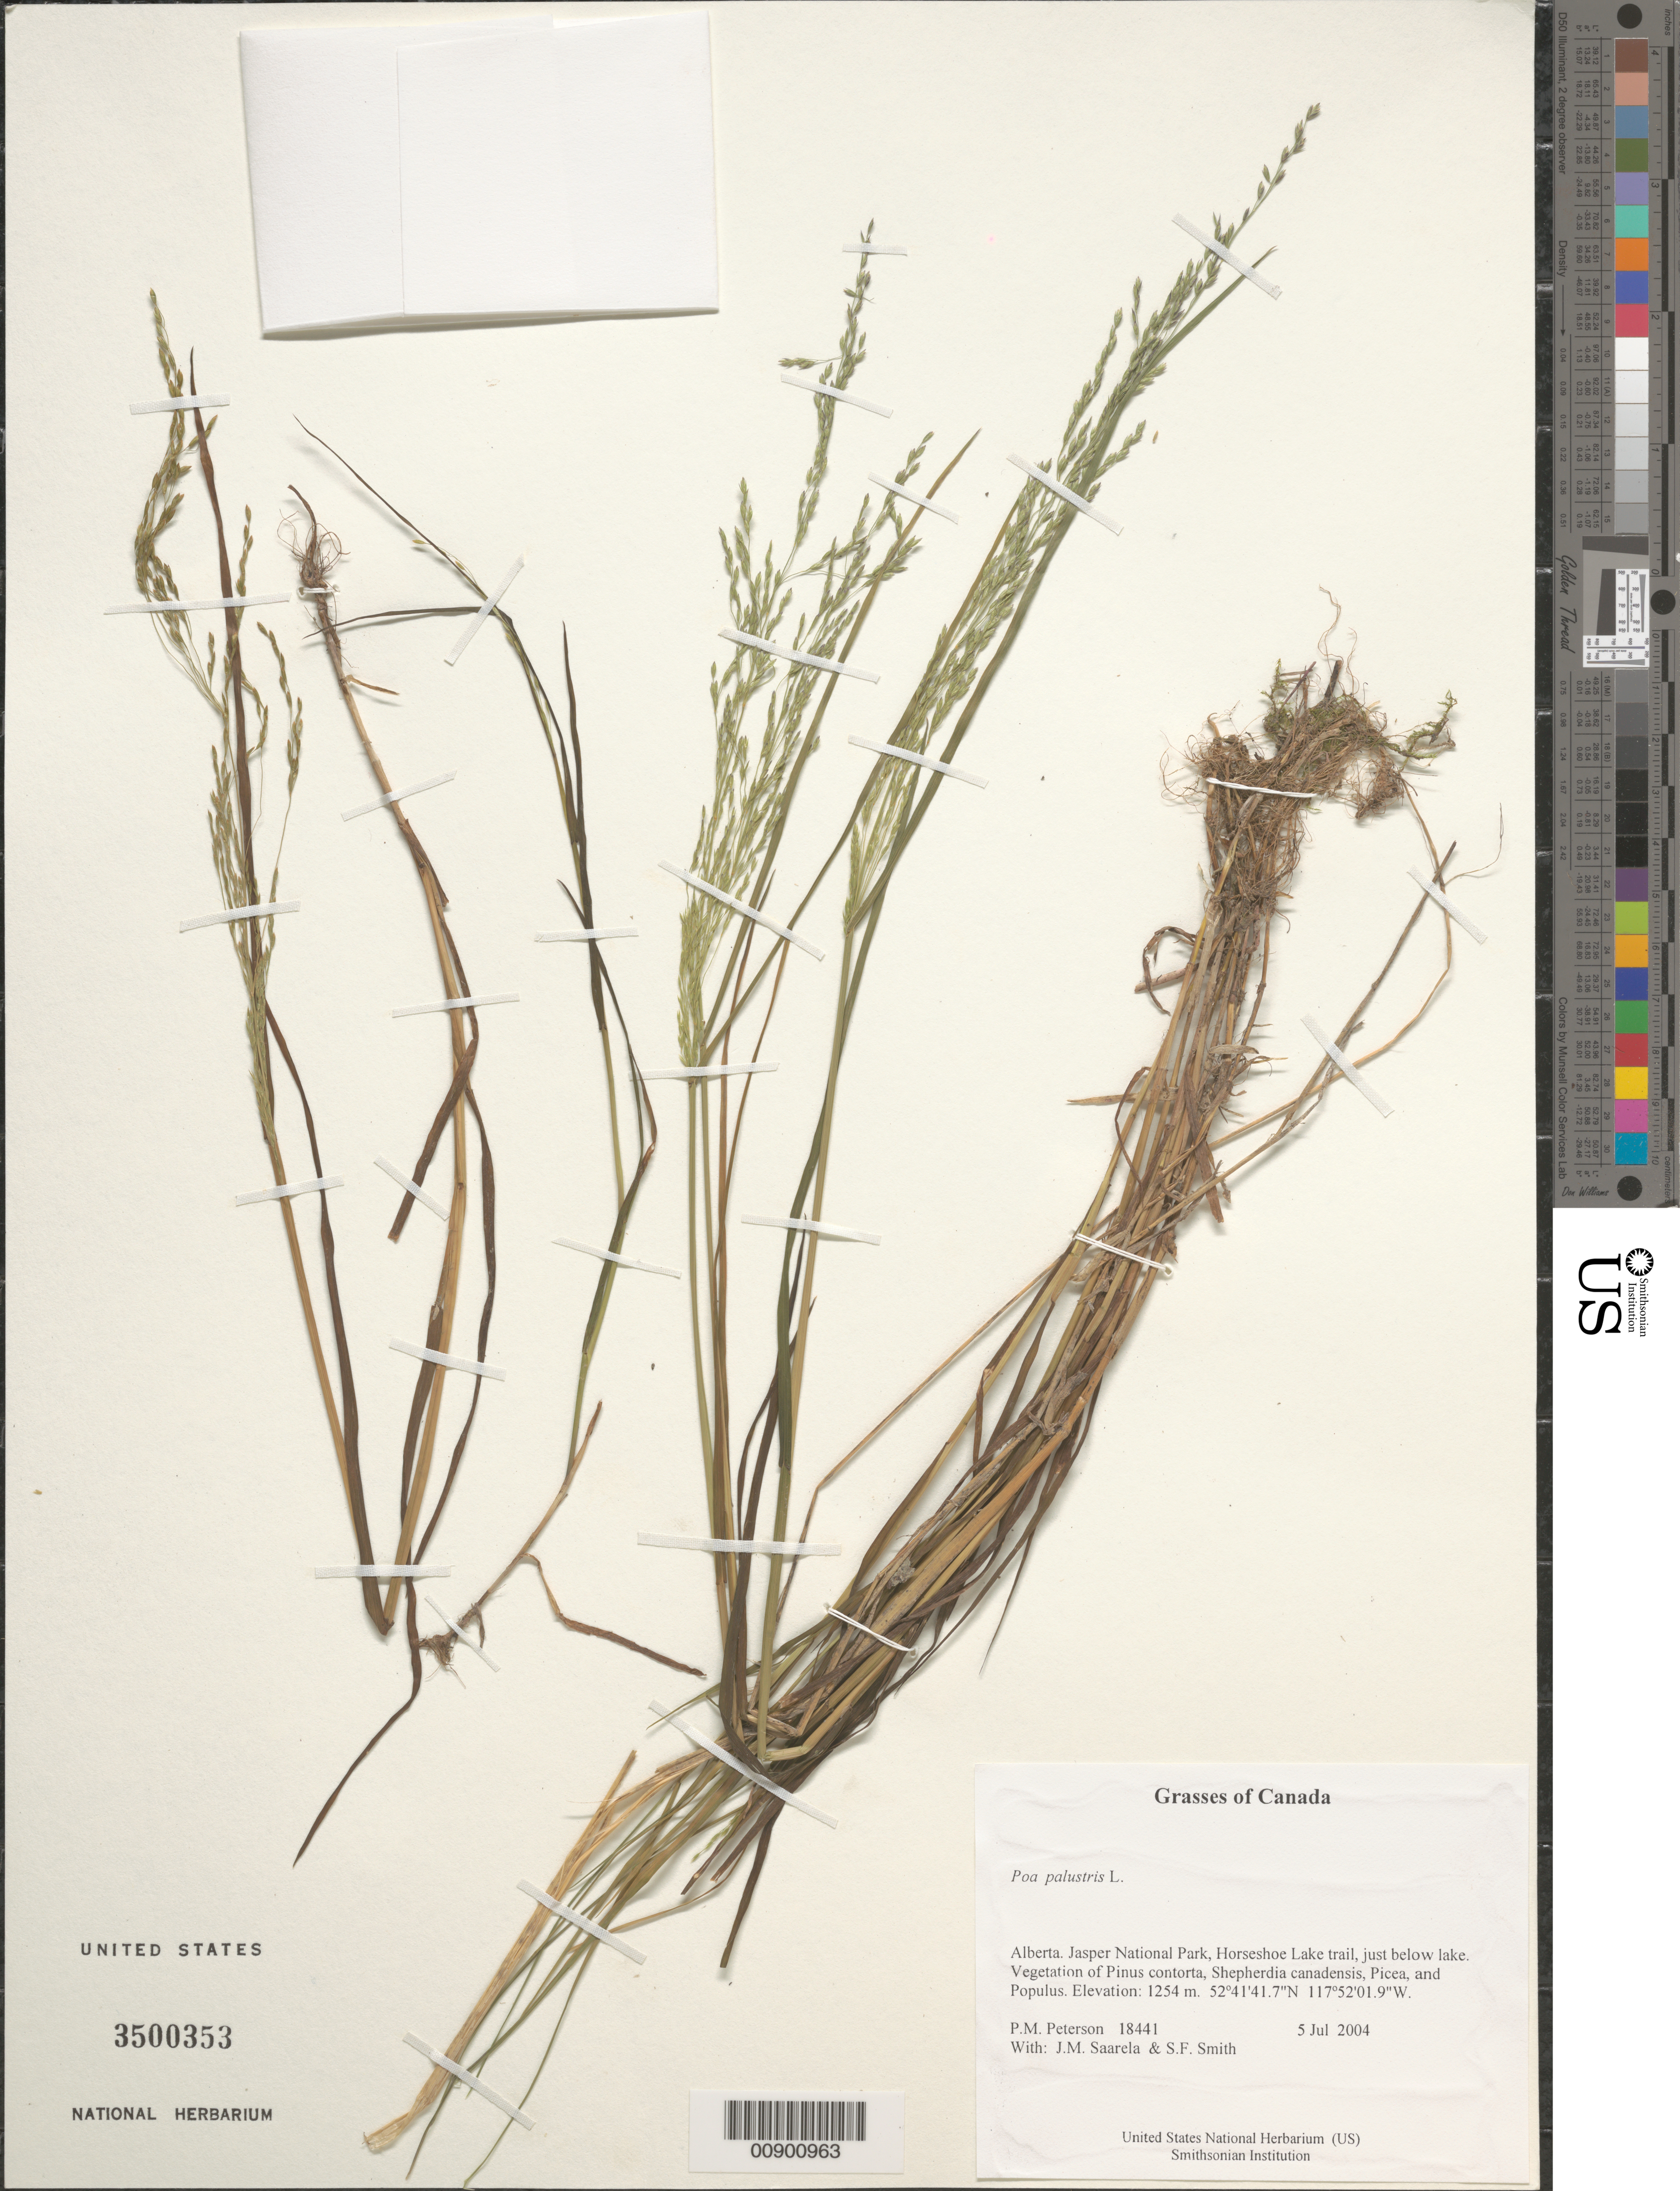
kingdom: Plantae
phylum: Tracheophyta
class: Liliopsida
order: Poales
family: Poaceae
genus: Poa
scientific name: Poa palustris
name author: L.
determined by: Soreng, Robert J., Research Associate (BOT), Smithsonian Institution - National Museum of Natural History (UNITED STATES)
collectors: P. M. Peterson, J. Saarela & S.F. Smith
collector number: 18441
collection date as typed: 05 Jul 2004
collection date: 2004-07-05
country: Canada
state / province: Alberta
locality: Jasper National Park, Horseshoe Lake trail, just below lake. Vegetation of Pinus contorta, Shepherdia canadensis, Picea, and Populus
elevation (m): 1254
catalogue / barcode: US 3500353